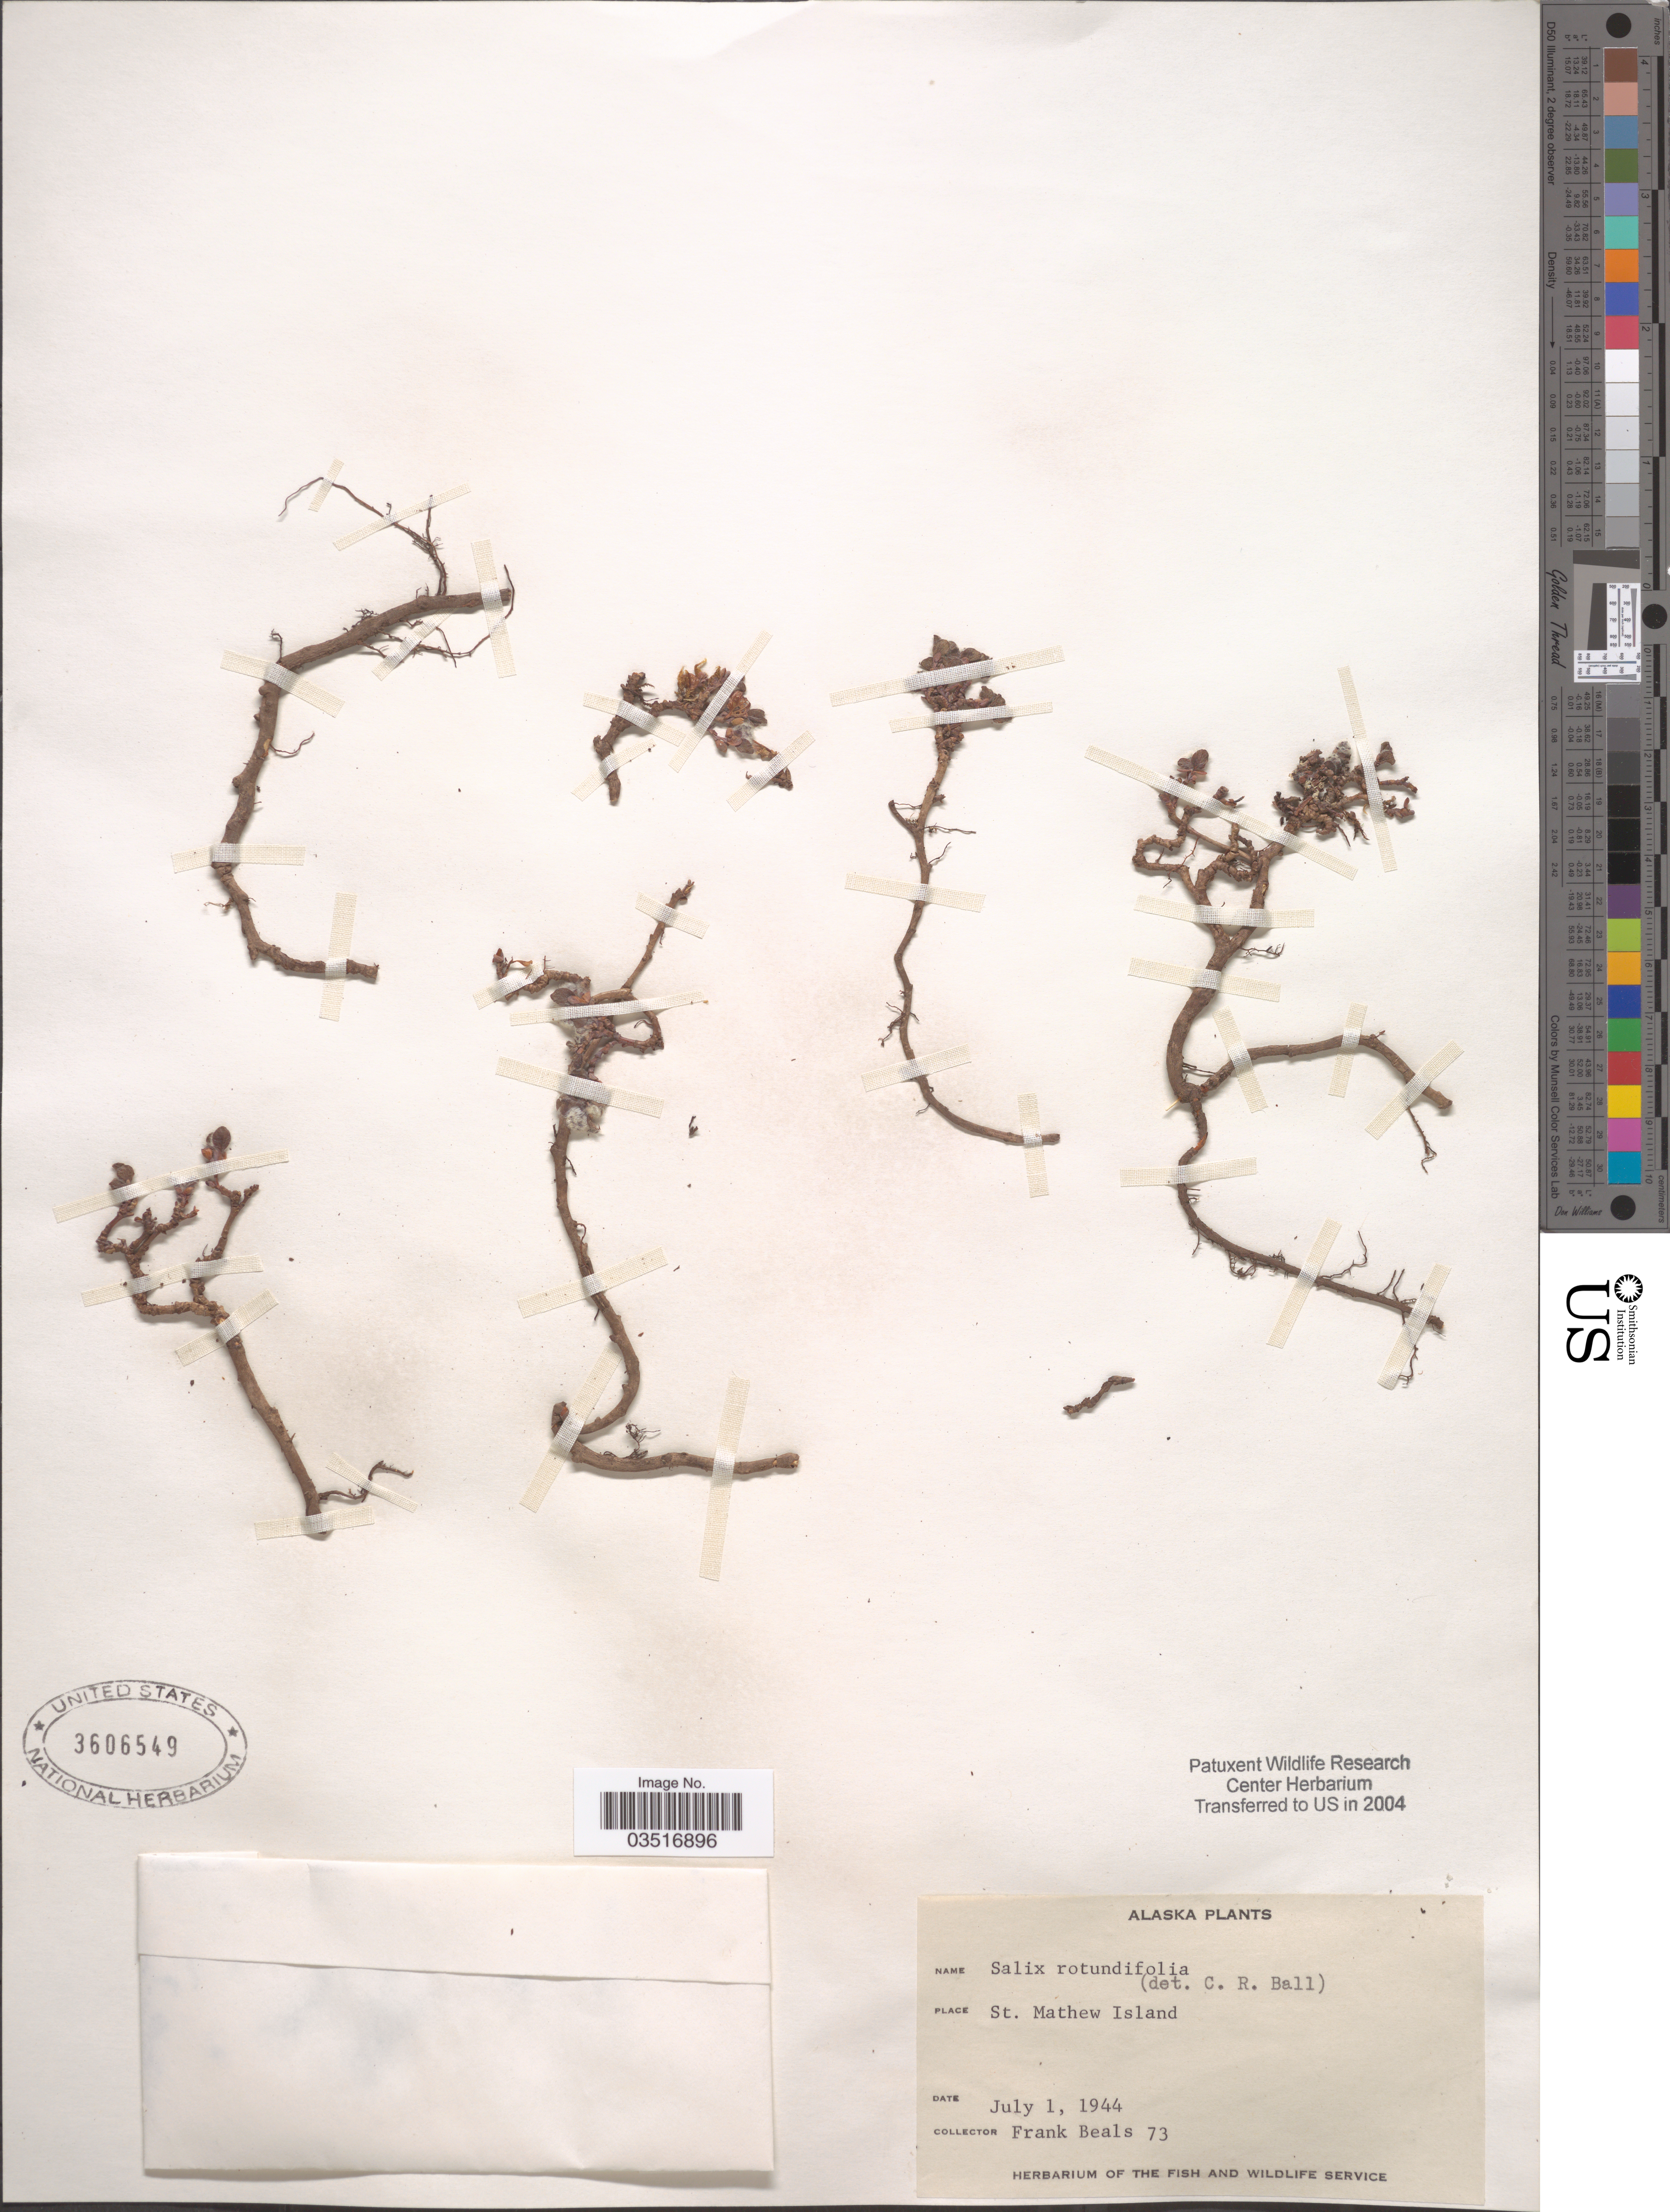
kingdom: Plantae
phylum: Tracheophyta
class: Magnoliopsida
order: Malpighiales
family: Salicaceae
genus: Salix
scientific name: Salix rotundifolia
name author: Trautv.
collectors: F. Beals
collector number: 73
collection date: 1944-07-01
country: United States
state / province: Alaska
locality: St. Mathew Island.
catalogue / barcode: US 3606549